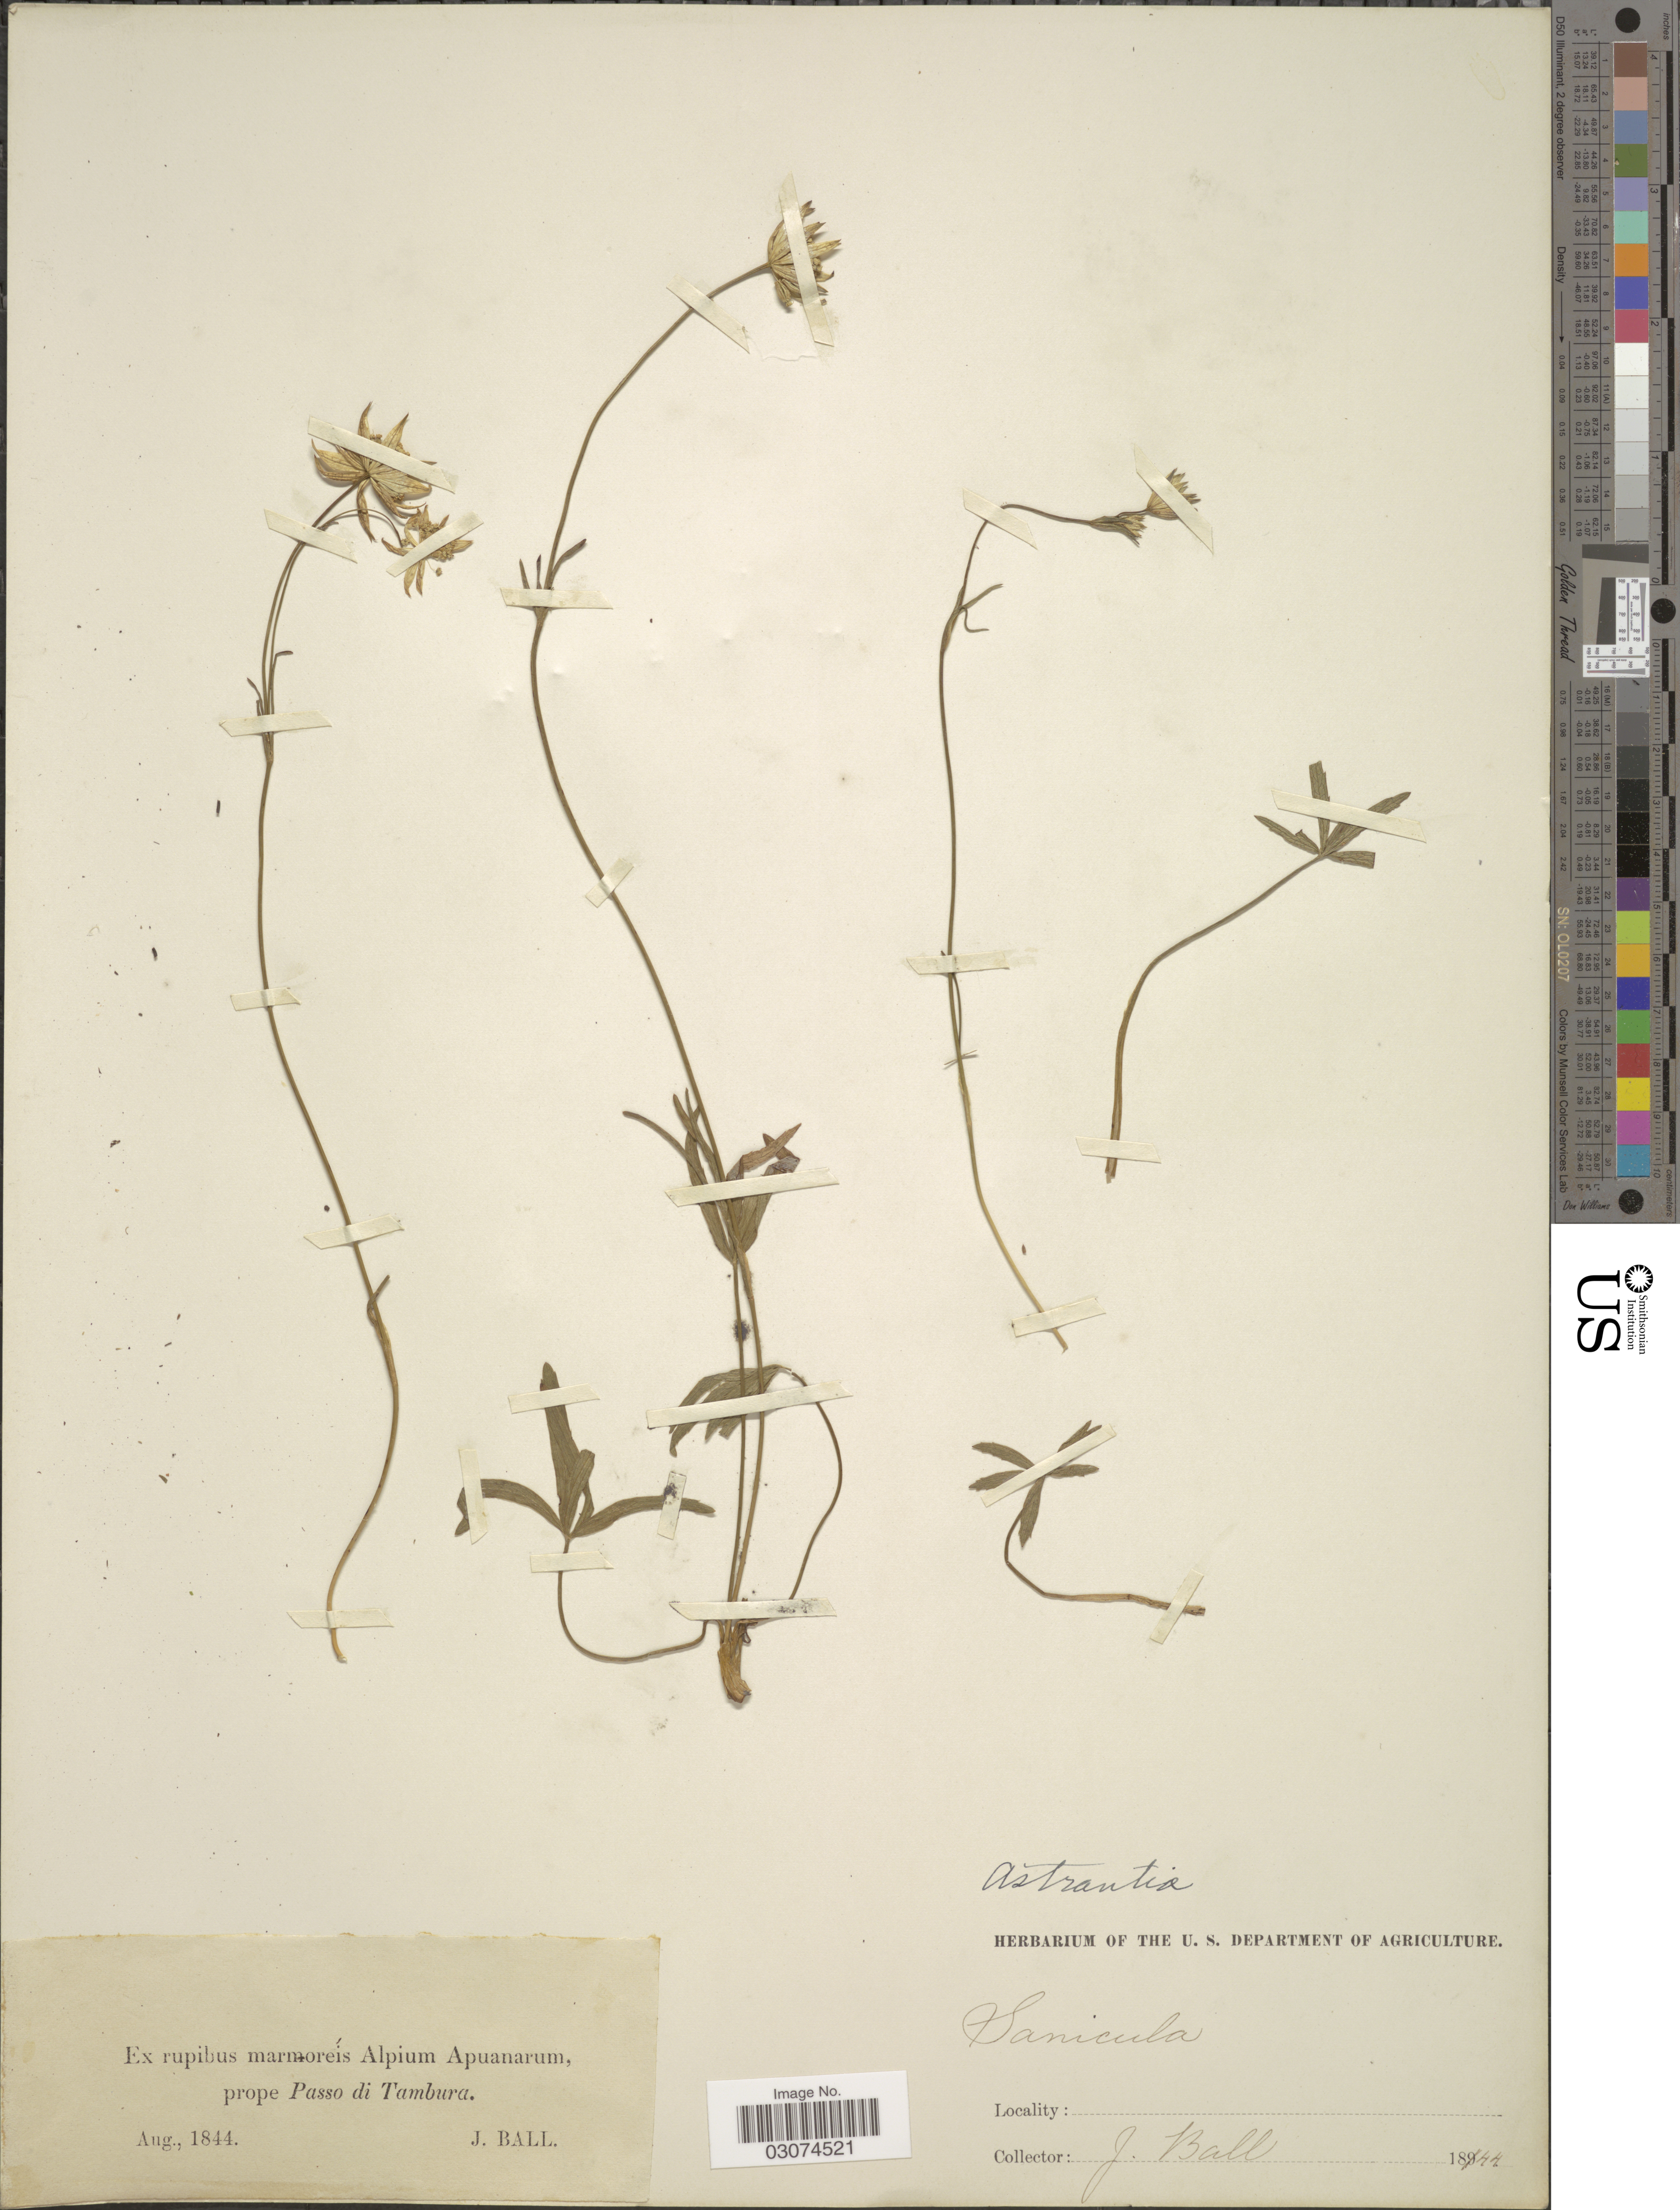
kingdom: Plantae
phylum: Tracheophyta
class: Magnoliopsida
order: Apiales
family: Apiaceae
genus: Astrantia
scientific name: Astrantia sp.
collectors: J. Ball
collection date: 1844-08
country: Italy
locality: Ex rupibus marmoréis Alpium Apuanarum, prope Passo di Tambura.